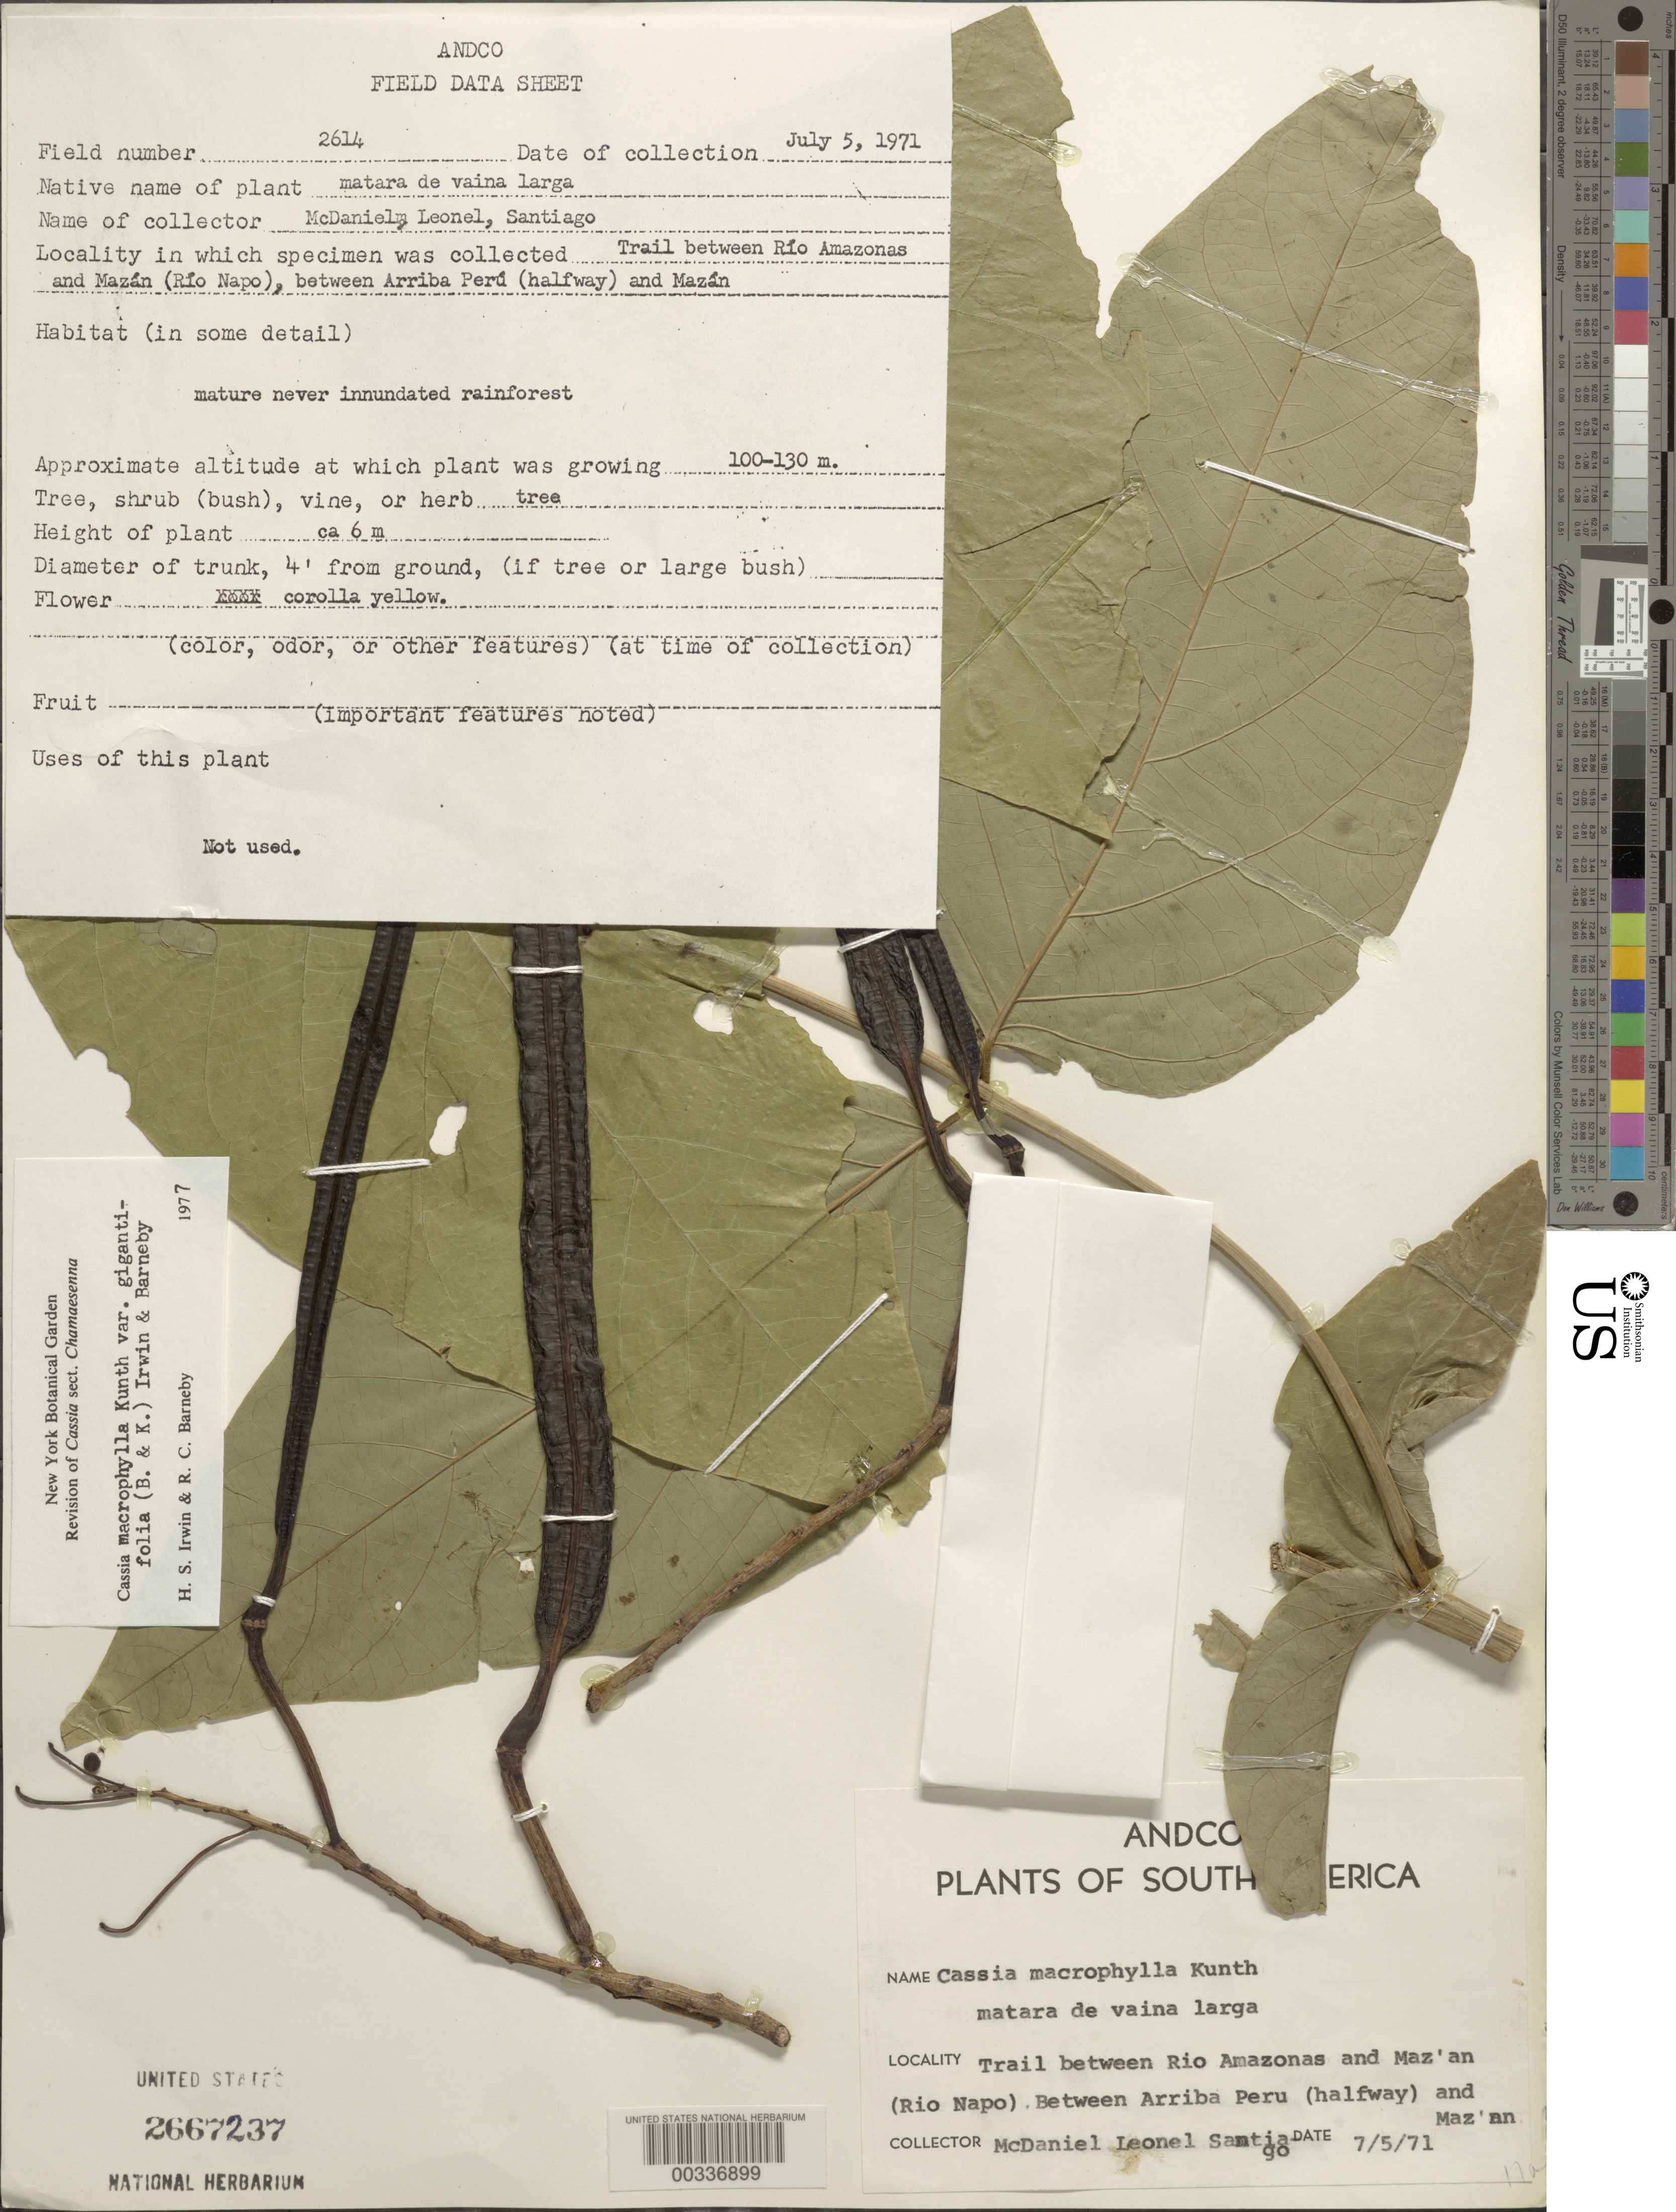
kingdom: Plantae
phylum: Tracheophyta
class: Magnoliopsida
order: Fabales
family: Fabaceae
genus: Senna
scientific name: Senna macrophylla var. gigantifolia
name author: (Britton & Killip) H.S. Irwin & Barneby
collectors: S. McDaniel, -- Leonel & -. Santiago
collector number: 2614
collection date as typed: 05 Jul 1971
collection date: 1971-07-05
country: Peru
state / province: Loreto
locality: Trail between Río Amazonas and Mazán (Río Napo), between Arriba Peru (halfway) and Mazán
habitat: Mature never innundated rainforest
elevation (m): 100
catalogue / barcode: US 2667237